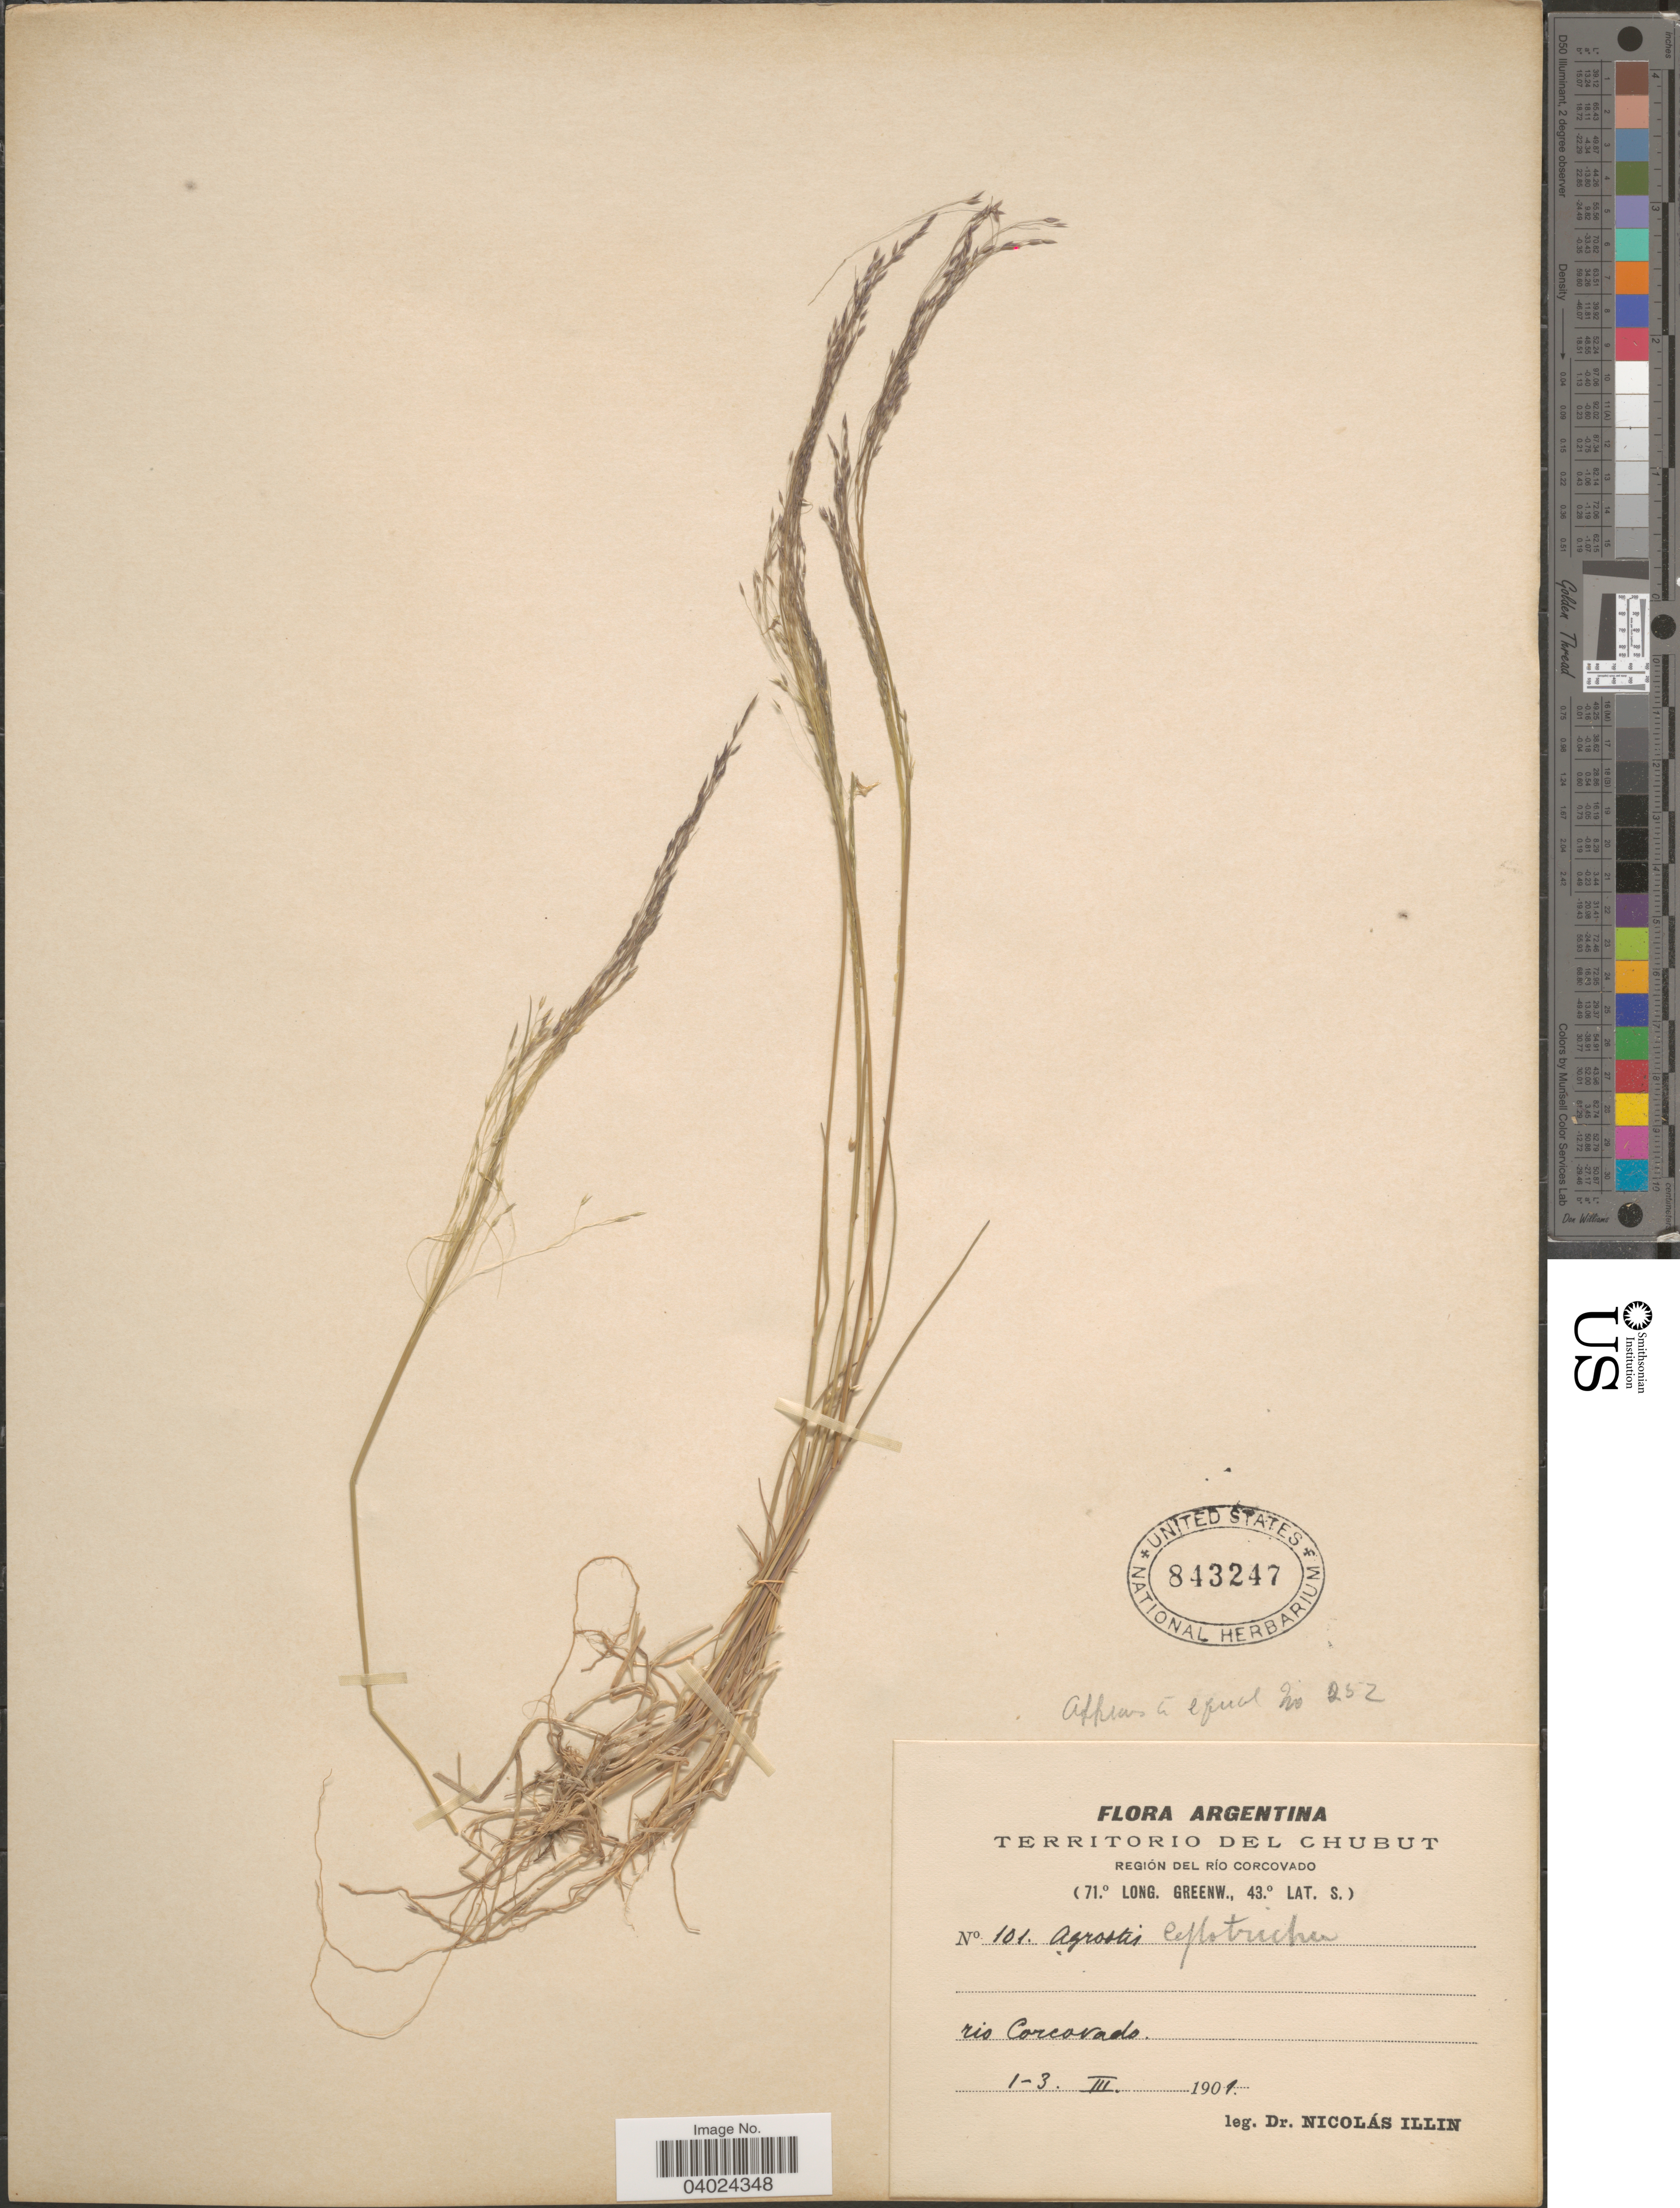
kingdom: Plantae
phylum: Tracheophyta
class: Liliopsida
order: Poales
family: Poaceae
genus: Agrostis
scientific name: Agrostis leptotricha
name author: É. Desv.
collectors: N. Illin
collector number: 101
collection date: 1901-03-01/1901-03-03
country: Argentina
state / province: Chubut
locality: Territorio del Chubut. Región del Río Corcovado. Rio Corcovado.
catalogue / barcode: US 843247